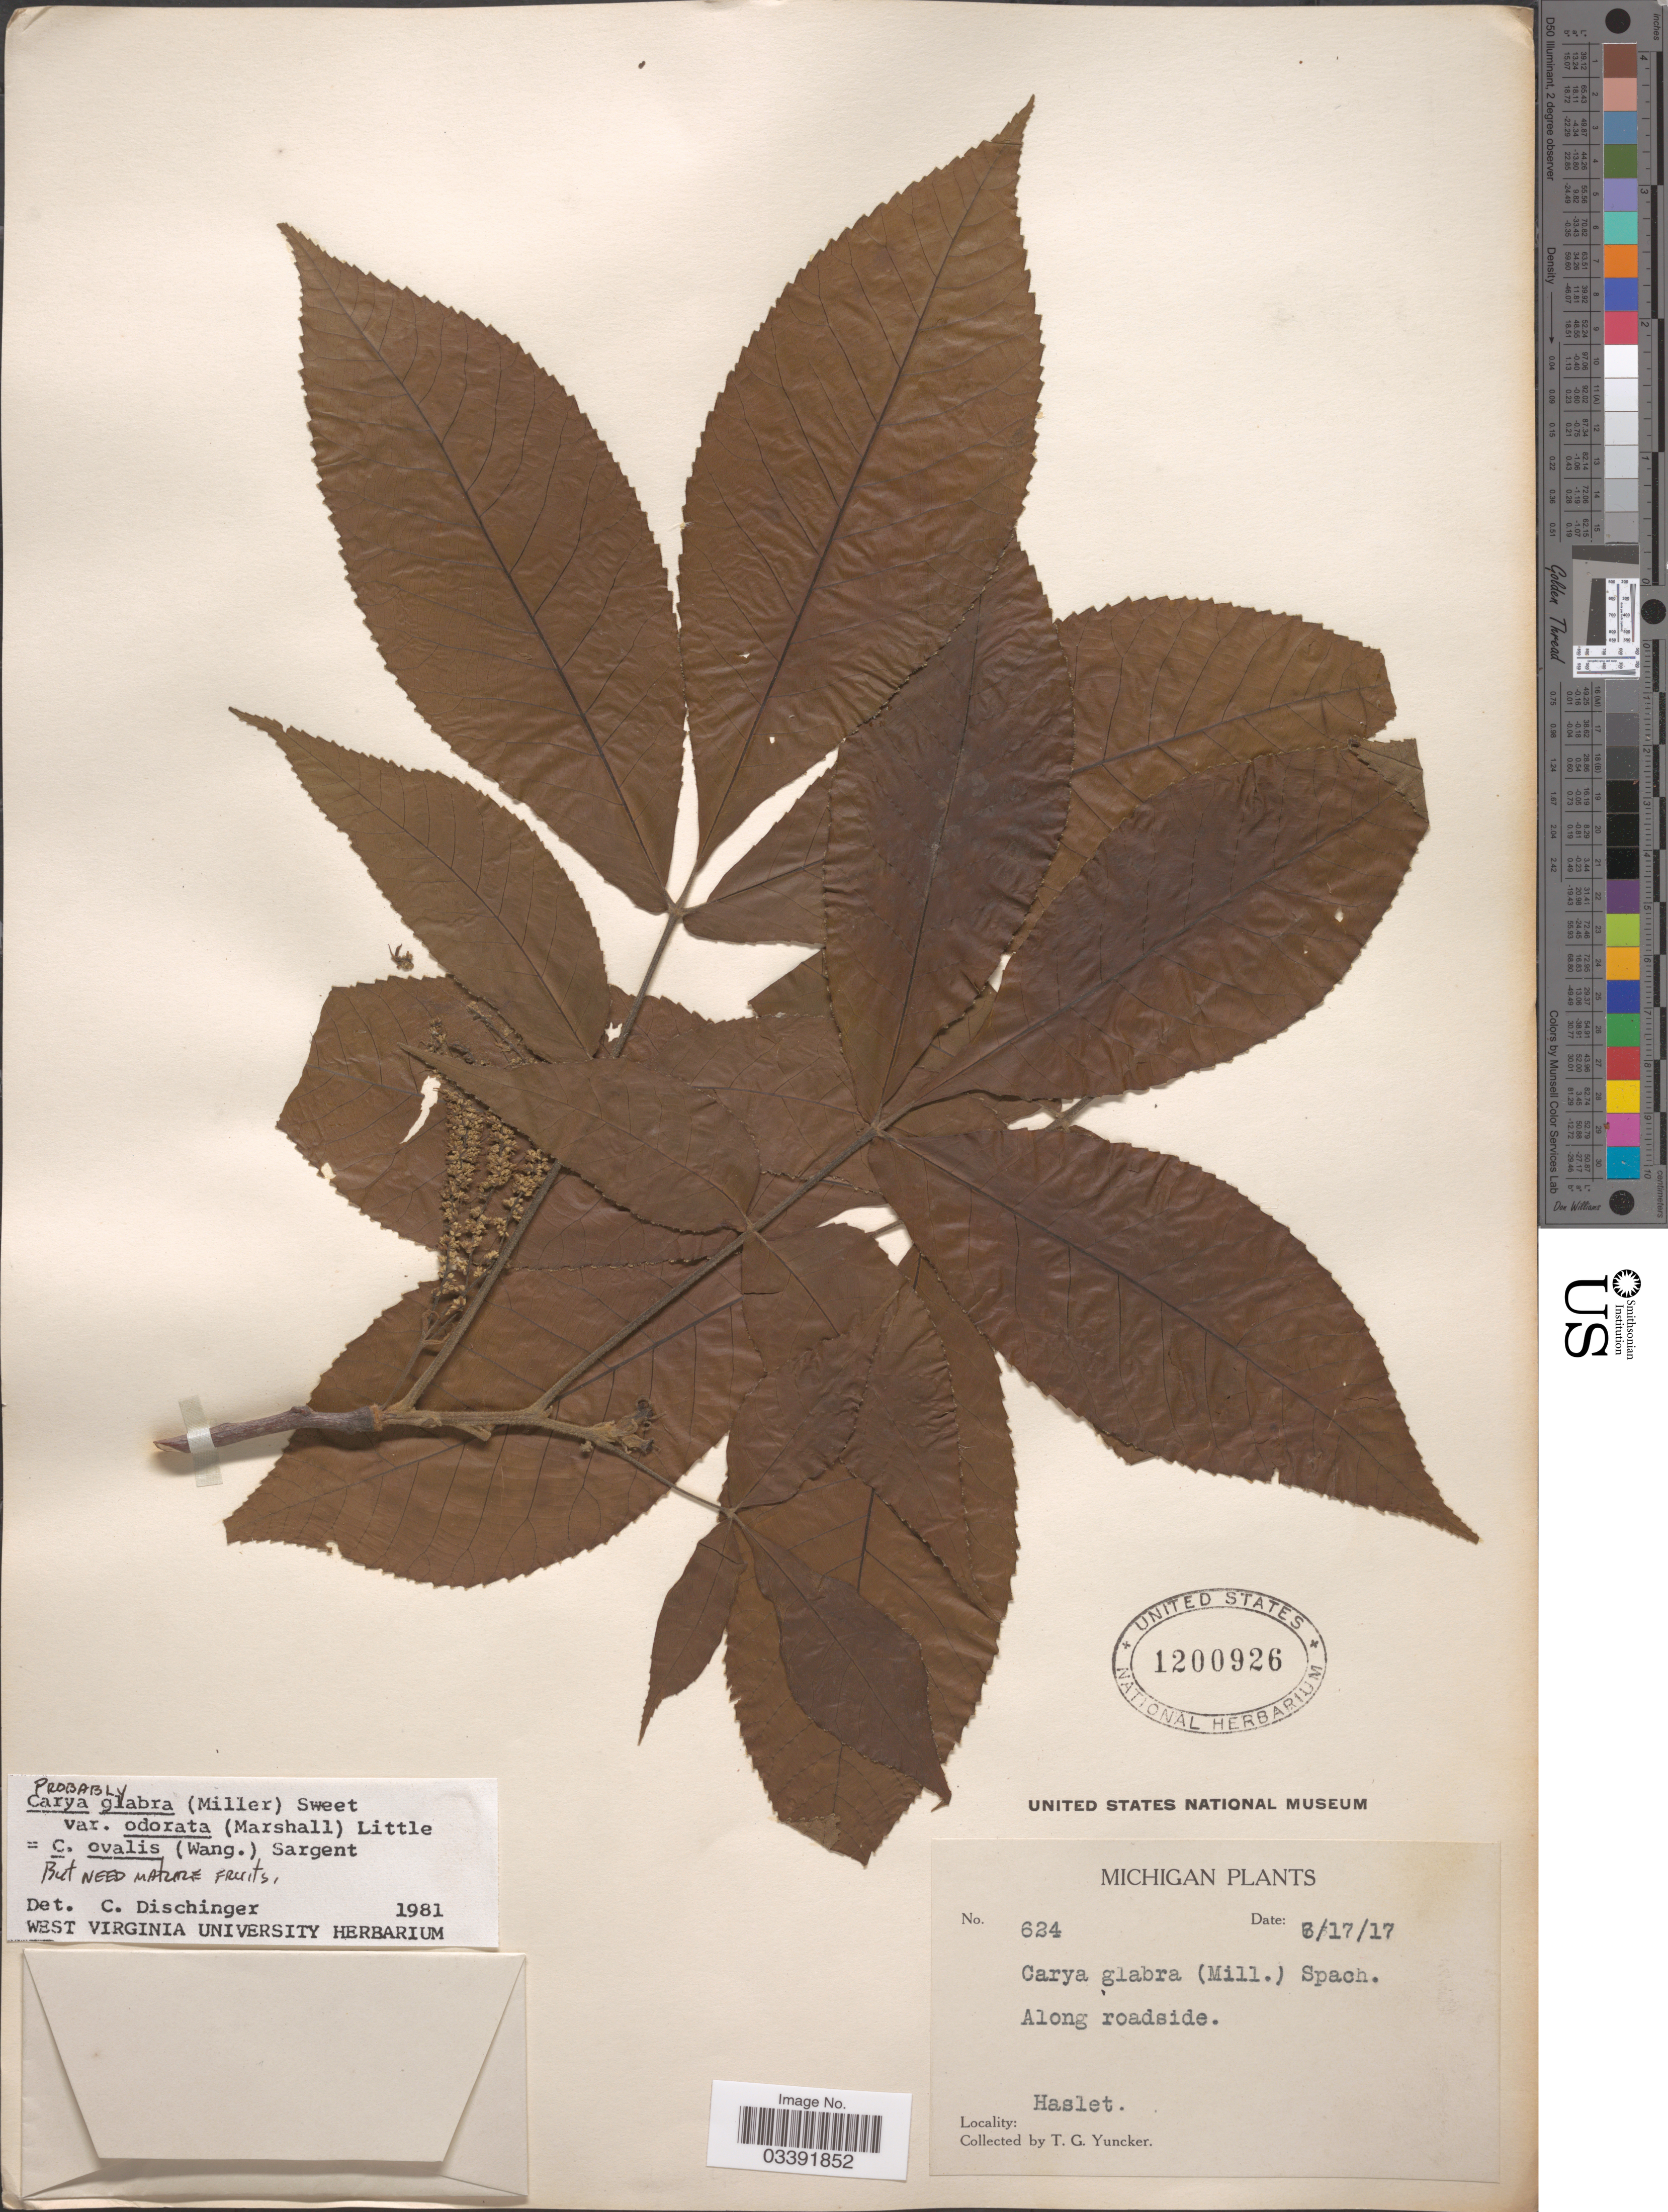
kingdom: Plantae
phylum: Tracheophyta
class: Magnoliopsida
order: Fagales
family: Juglandaceae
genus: Carya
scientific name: Carya glabra var. odorata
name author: (Marshall) Little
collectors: T. G. Yuncker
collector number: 624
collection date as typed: Transcribed d/m/y: 17/6/17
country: United States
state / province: Michigan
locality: Along roadside. Haslet.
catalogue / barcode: US 1200926